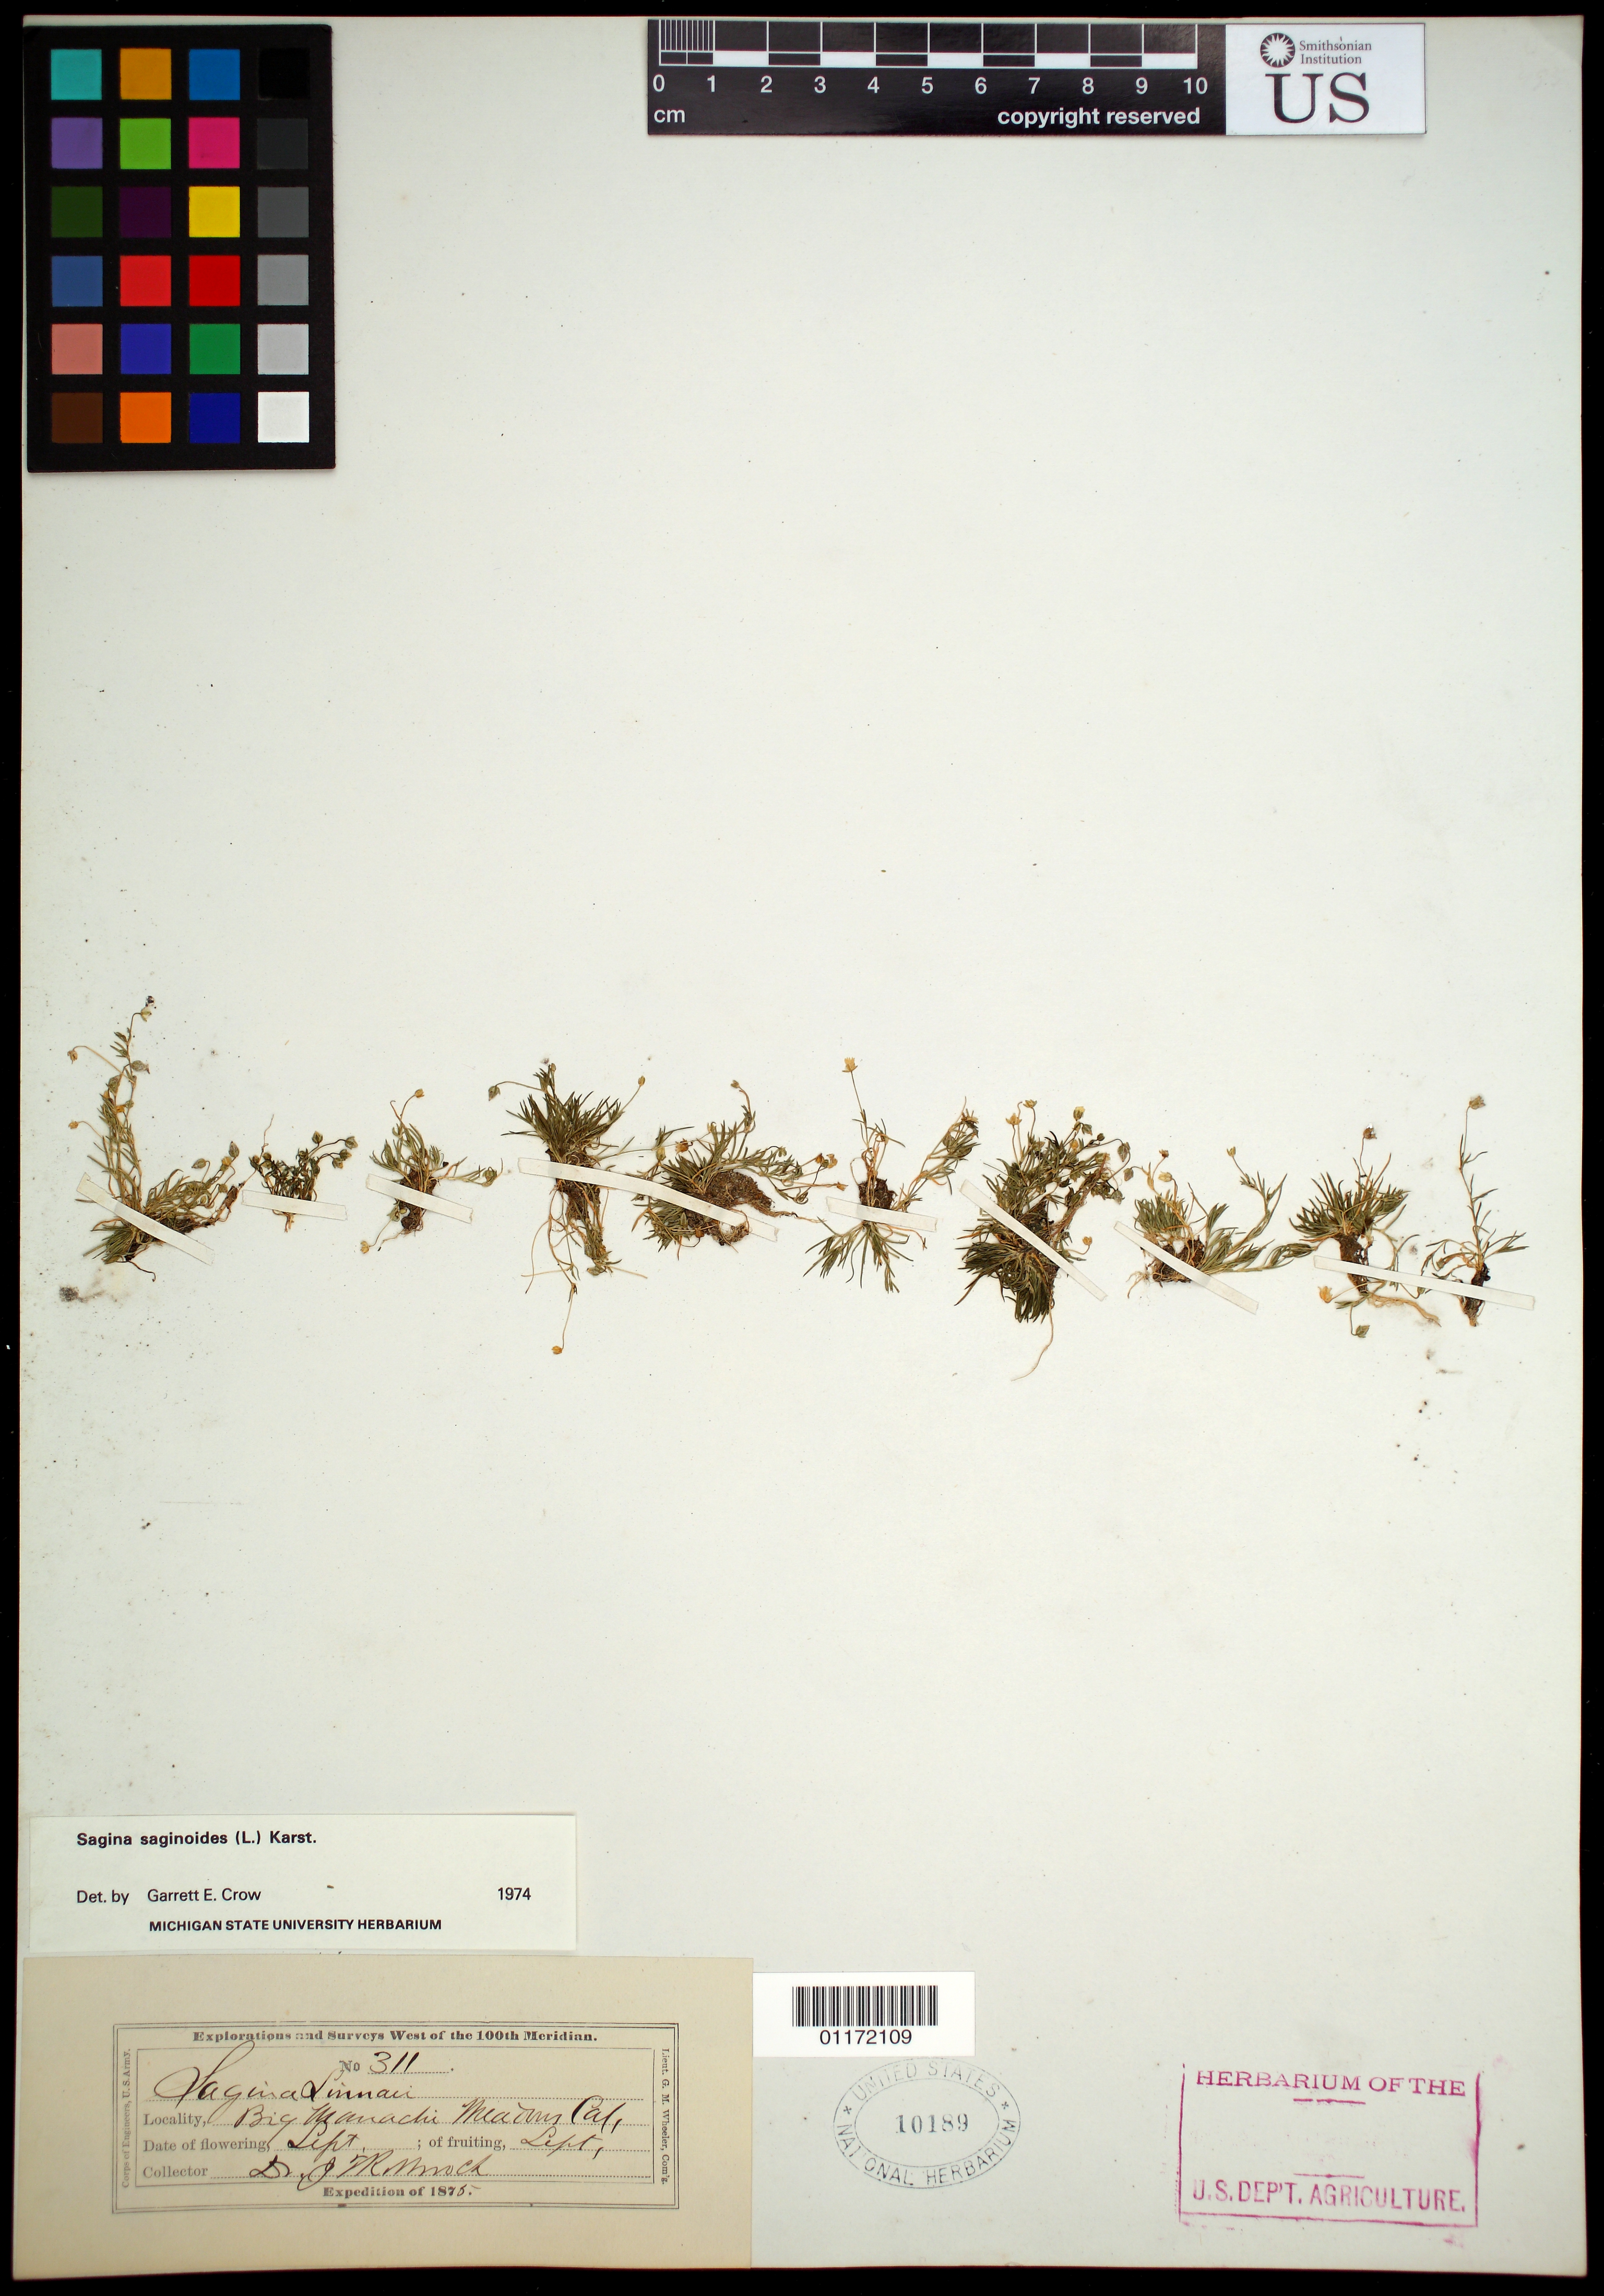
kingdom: Plantae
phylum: Tracheophyta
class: Magnoliopsida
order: Caryophyllales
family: Caryophyllaceae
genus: Sagina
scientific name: Sagina saginoides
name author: (L.) H. Karst.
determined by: Crow, G. E.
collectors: J. T. Rothrock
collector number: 311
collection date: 1875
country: United States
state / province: California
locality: Manachi Meadows.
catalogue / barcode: US 10189